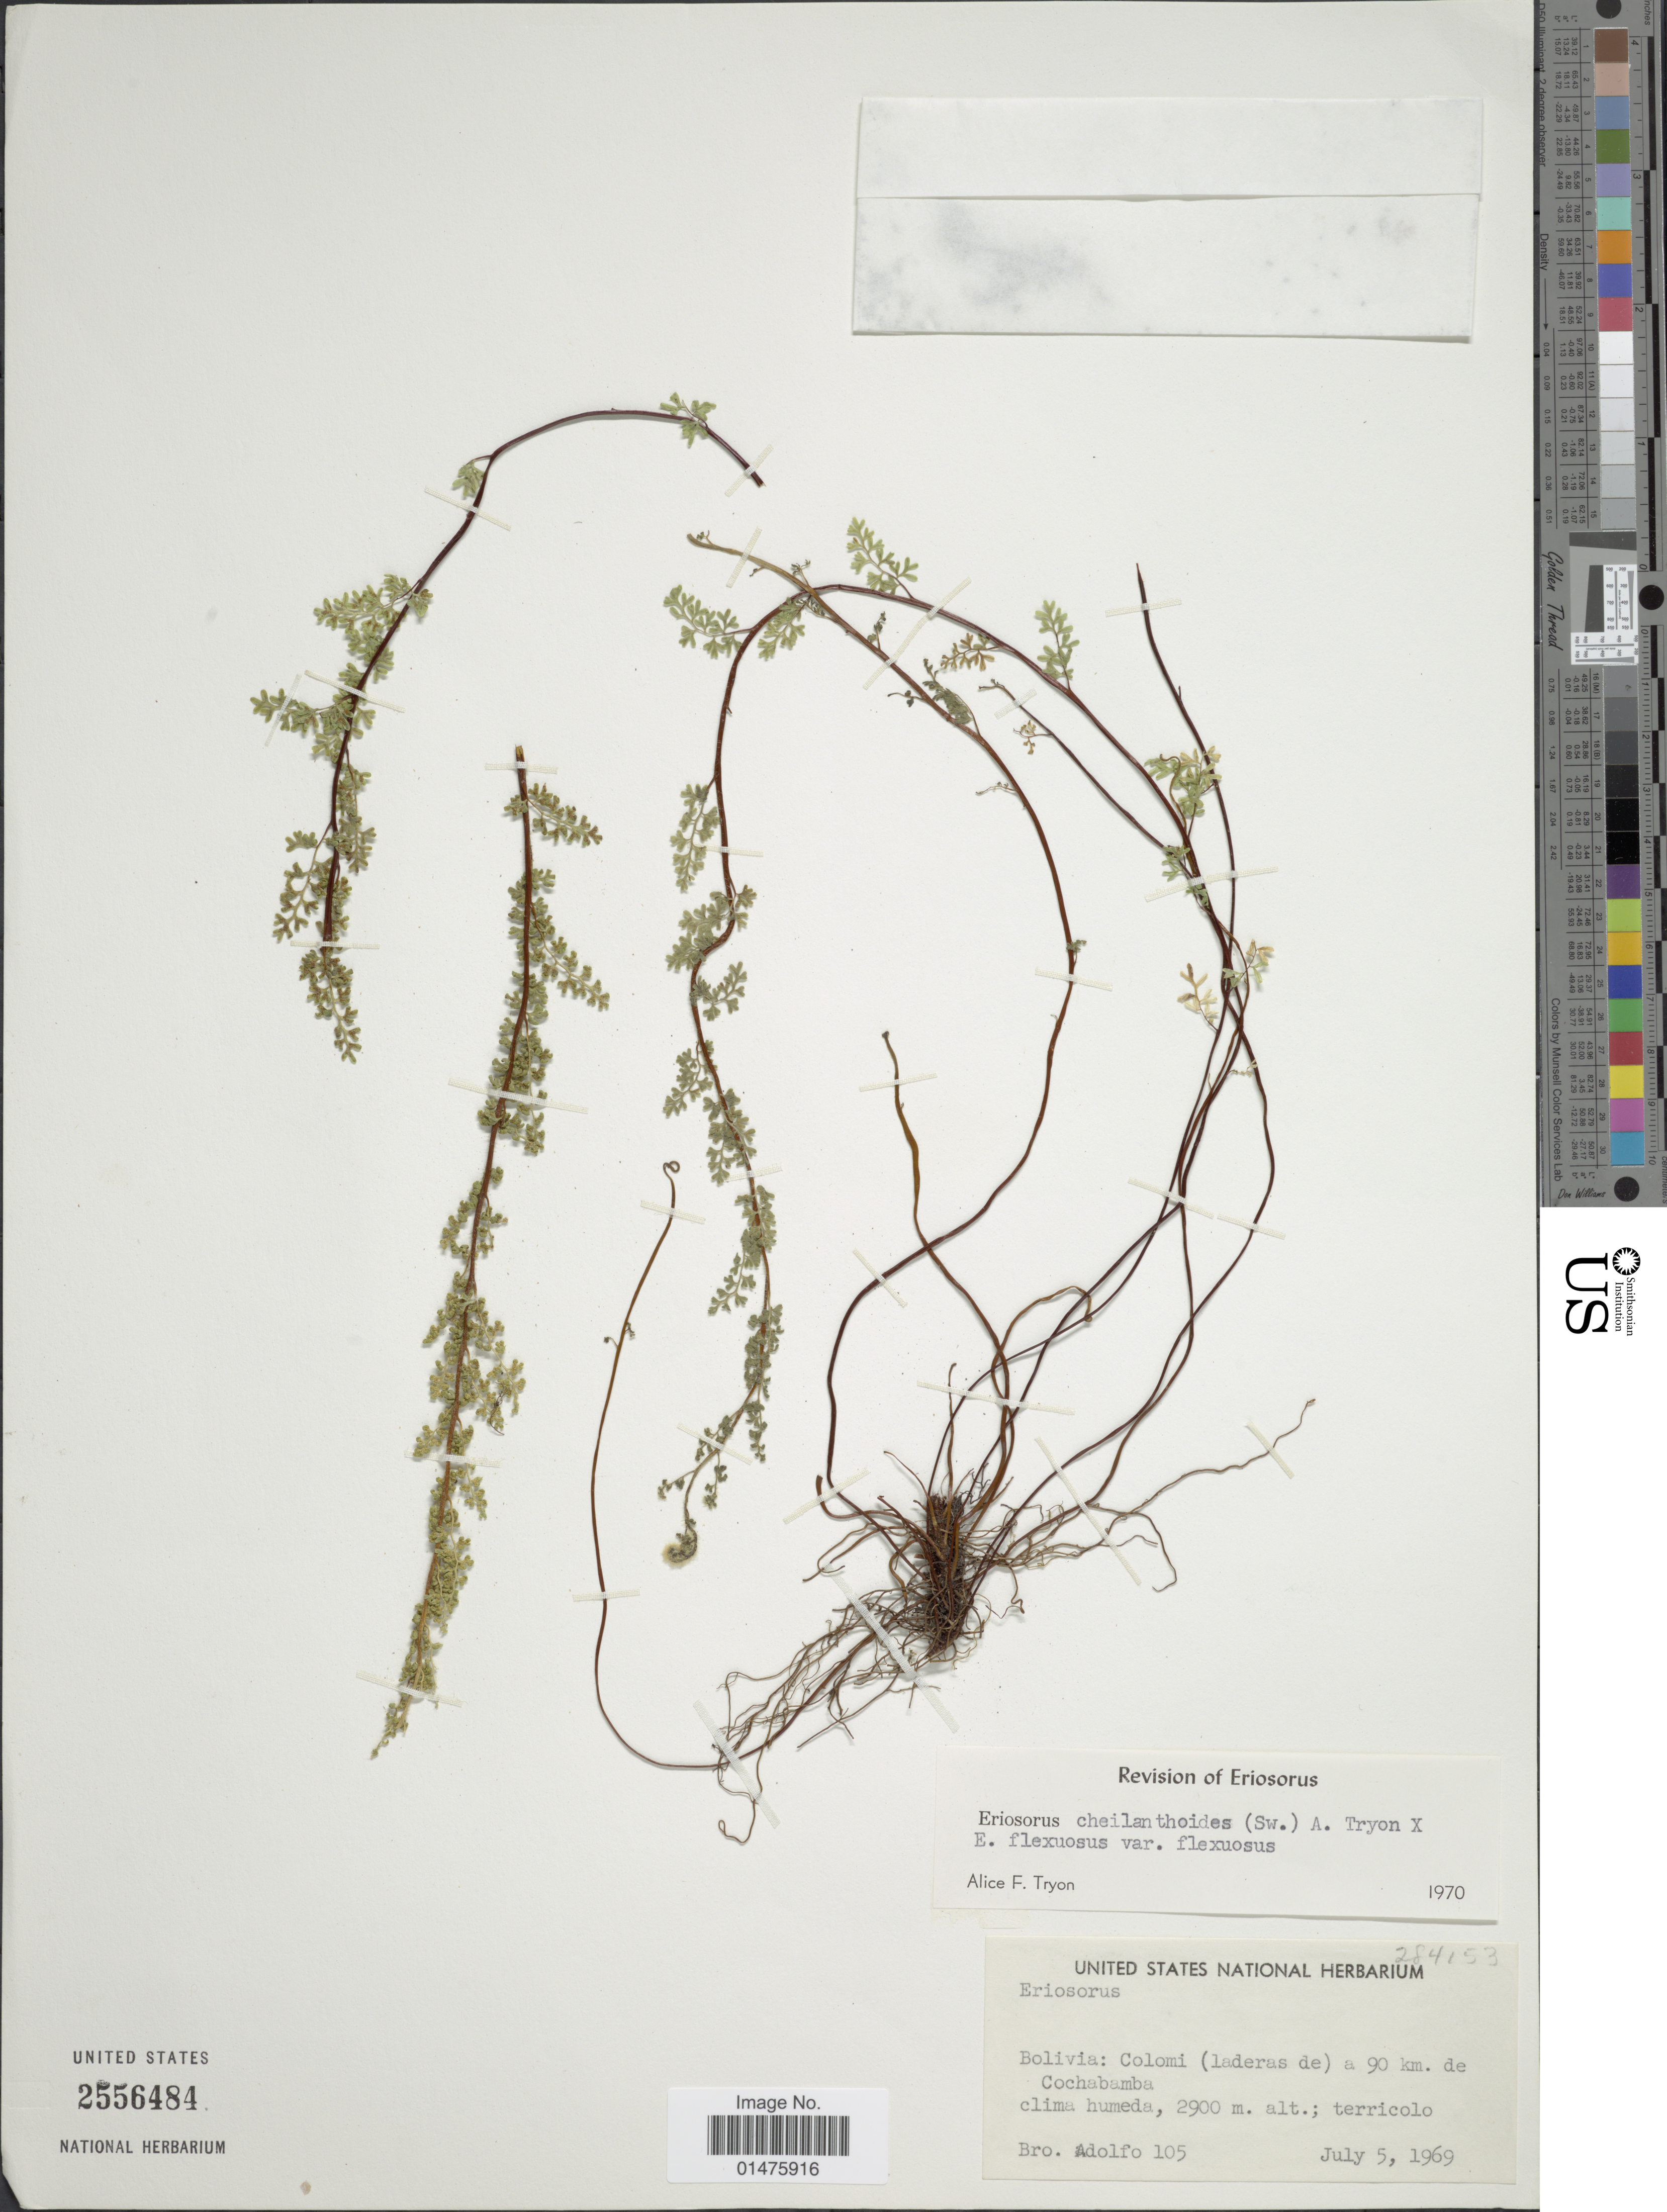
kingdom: Plantae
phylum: Tracheophyta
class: Polypodiopsida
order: Polypodiales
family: Pteridaceae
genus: Jamesonia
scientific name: Jamesonia cheilanthoides x J. flexuosa (Humb. & Bonpl.) Christenh.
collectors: Bro. Adolfo M.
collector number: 105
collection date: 1969-07-05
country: Bolivia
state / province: Cochabamba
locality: Colomi (laderas de) a 90 km. de Cochabamba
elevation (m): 2900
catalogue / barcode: US 2556484